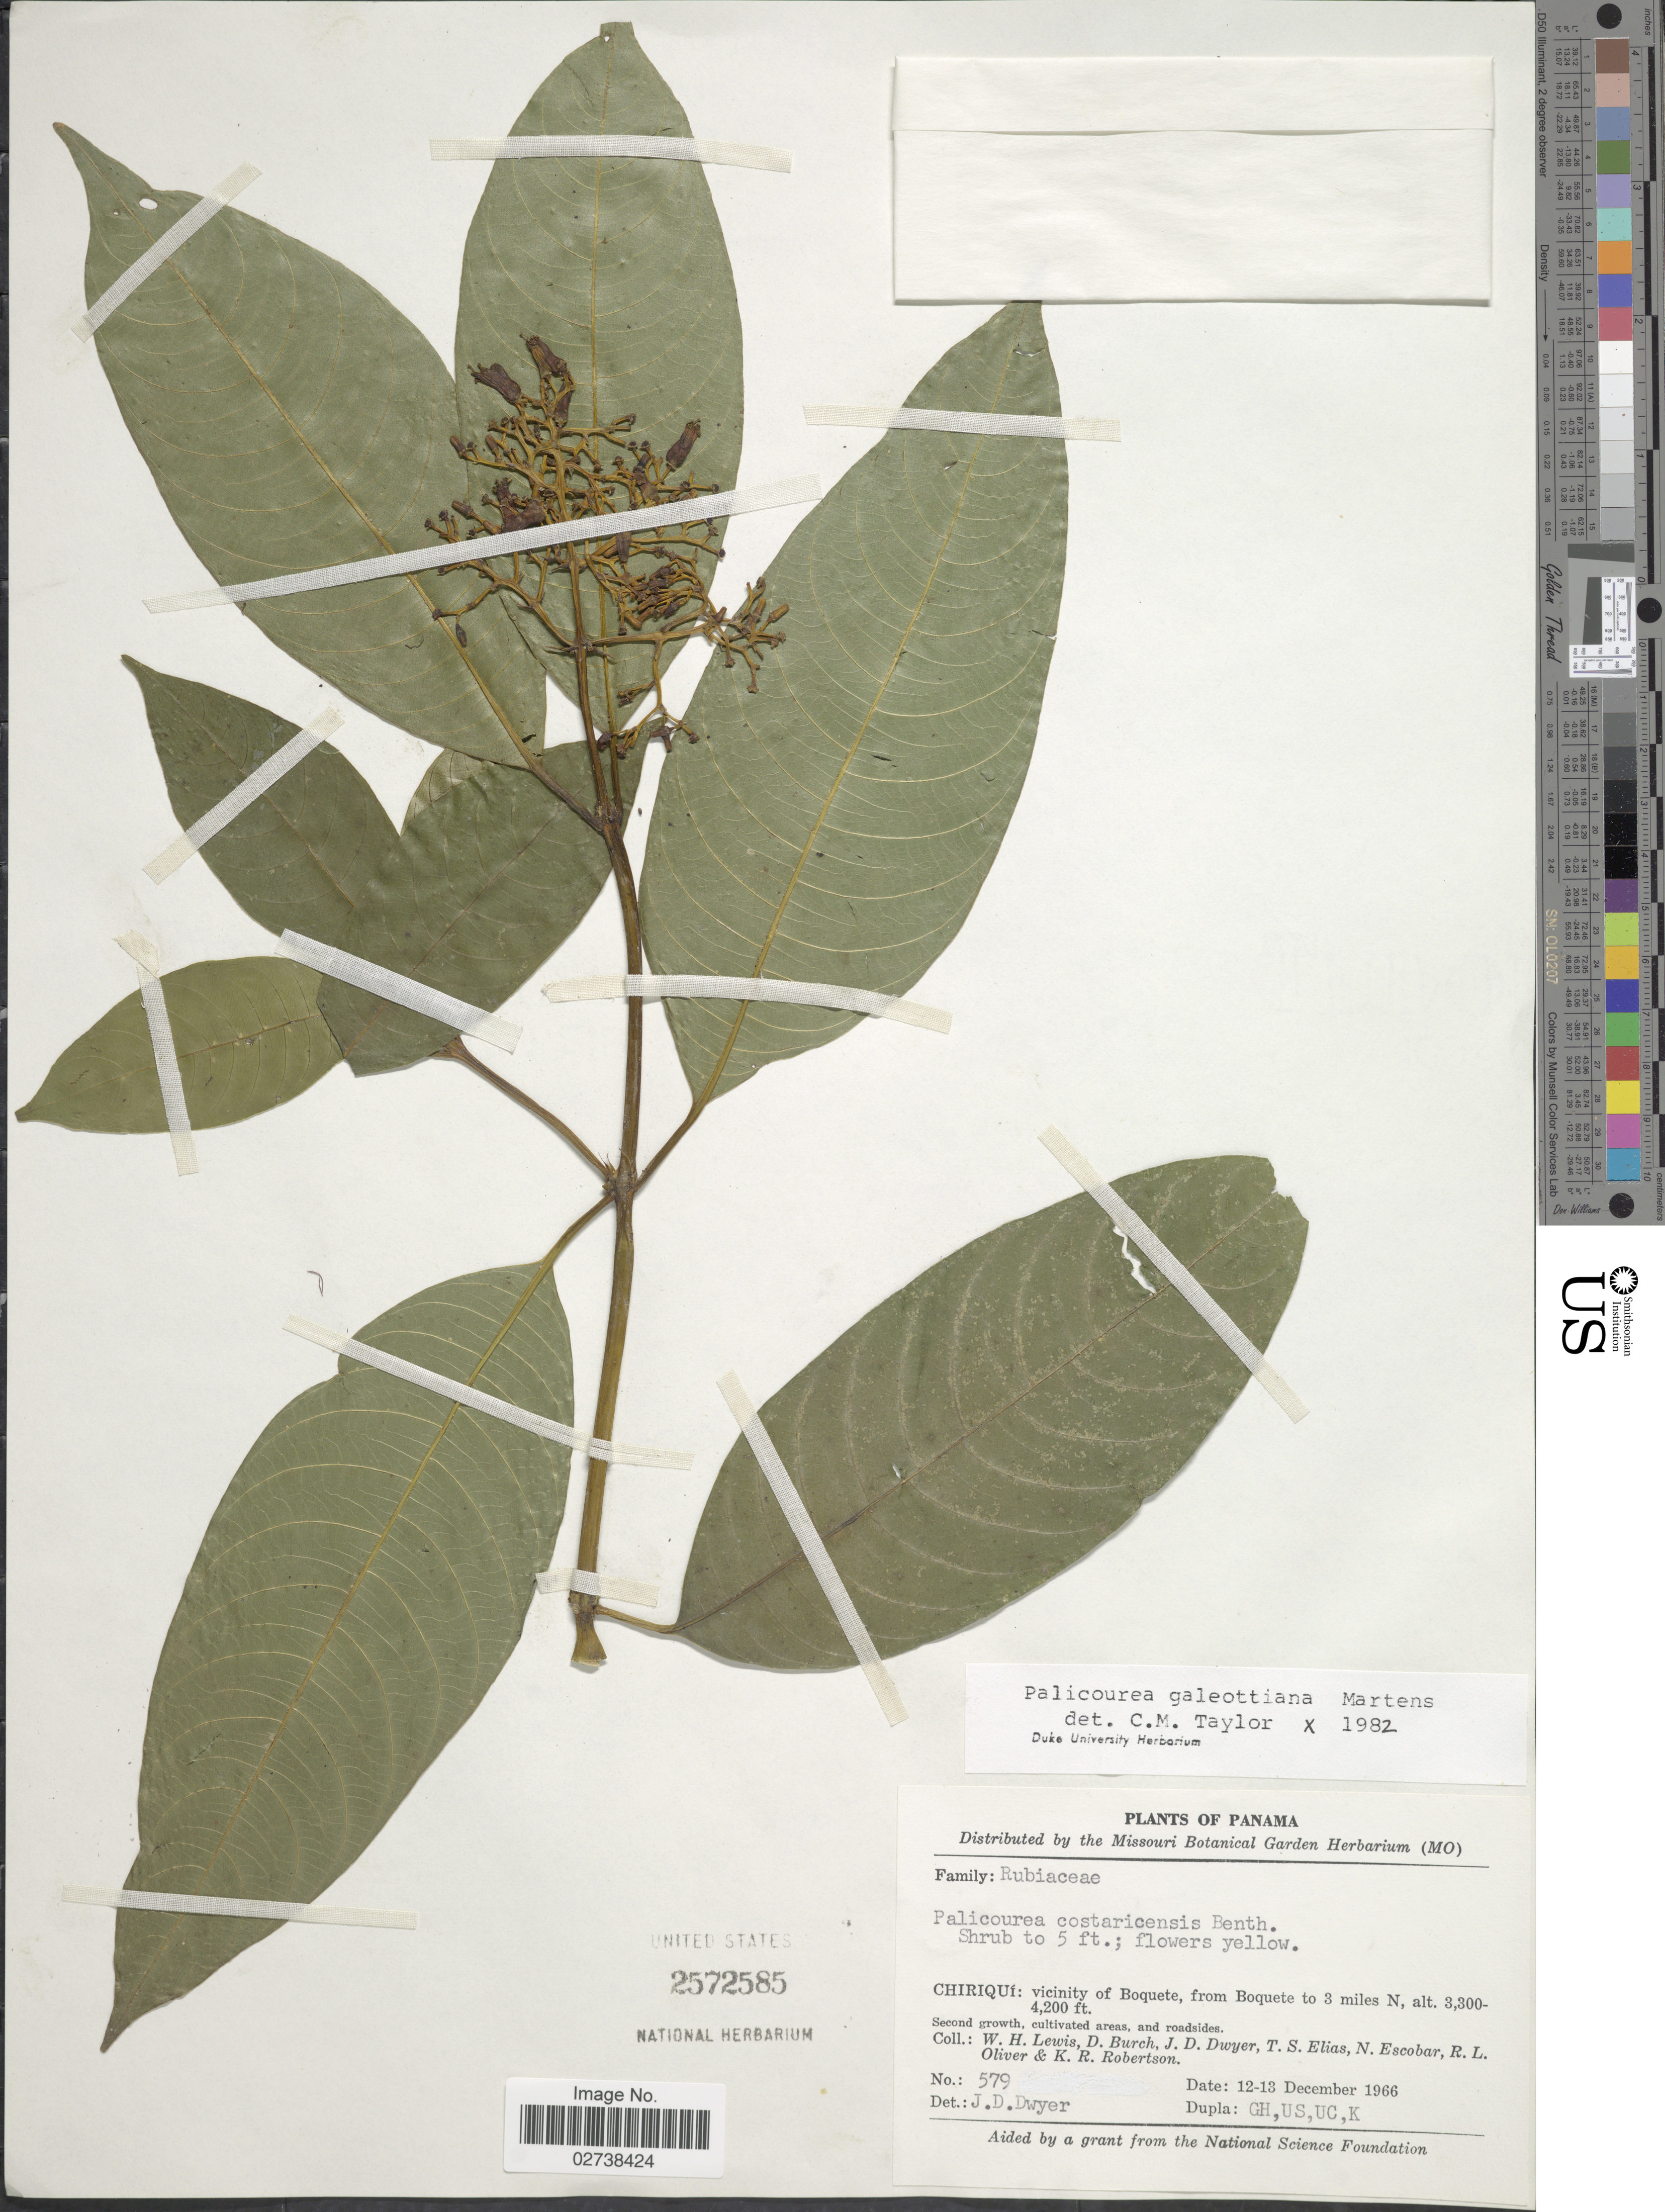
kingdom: Plantae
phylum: Tracheophyta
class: Magnoliopsida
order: Gentianales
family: Rubiaceae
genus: Palicourea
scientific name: Palicourea galeottiana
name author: M. Martens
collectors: W. H. Lewis, D. Burch, J. D. Dwyer, T. S. Elias & et al.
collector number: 579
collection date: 1966-12-12/1966-12-13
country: Panama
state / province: Chiriqui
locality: Vicinity of Boquete, from Boquete to 3 miles N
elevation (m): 1006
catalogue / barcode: US 2572585